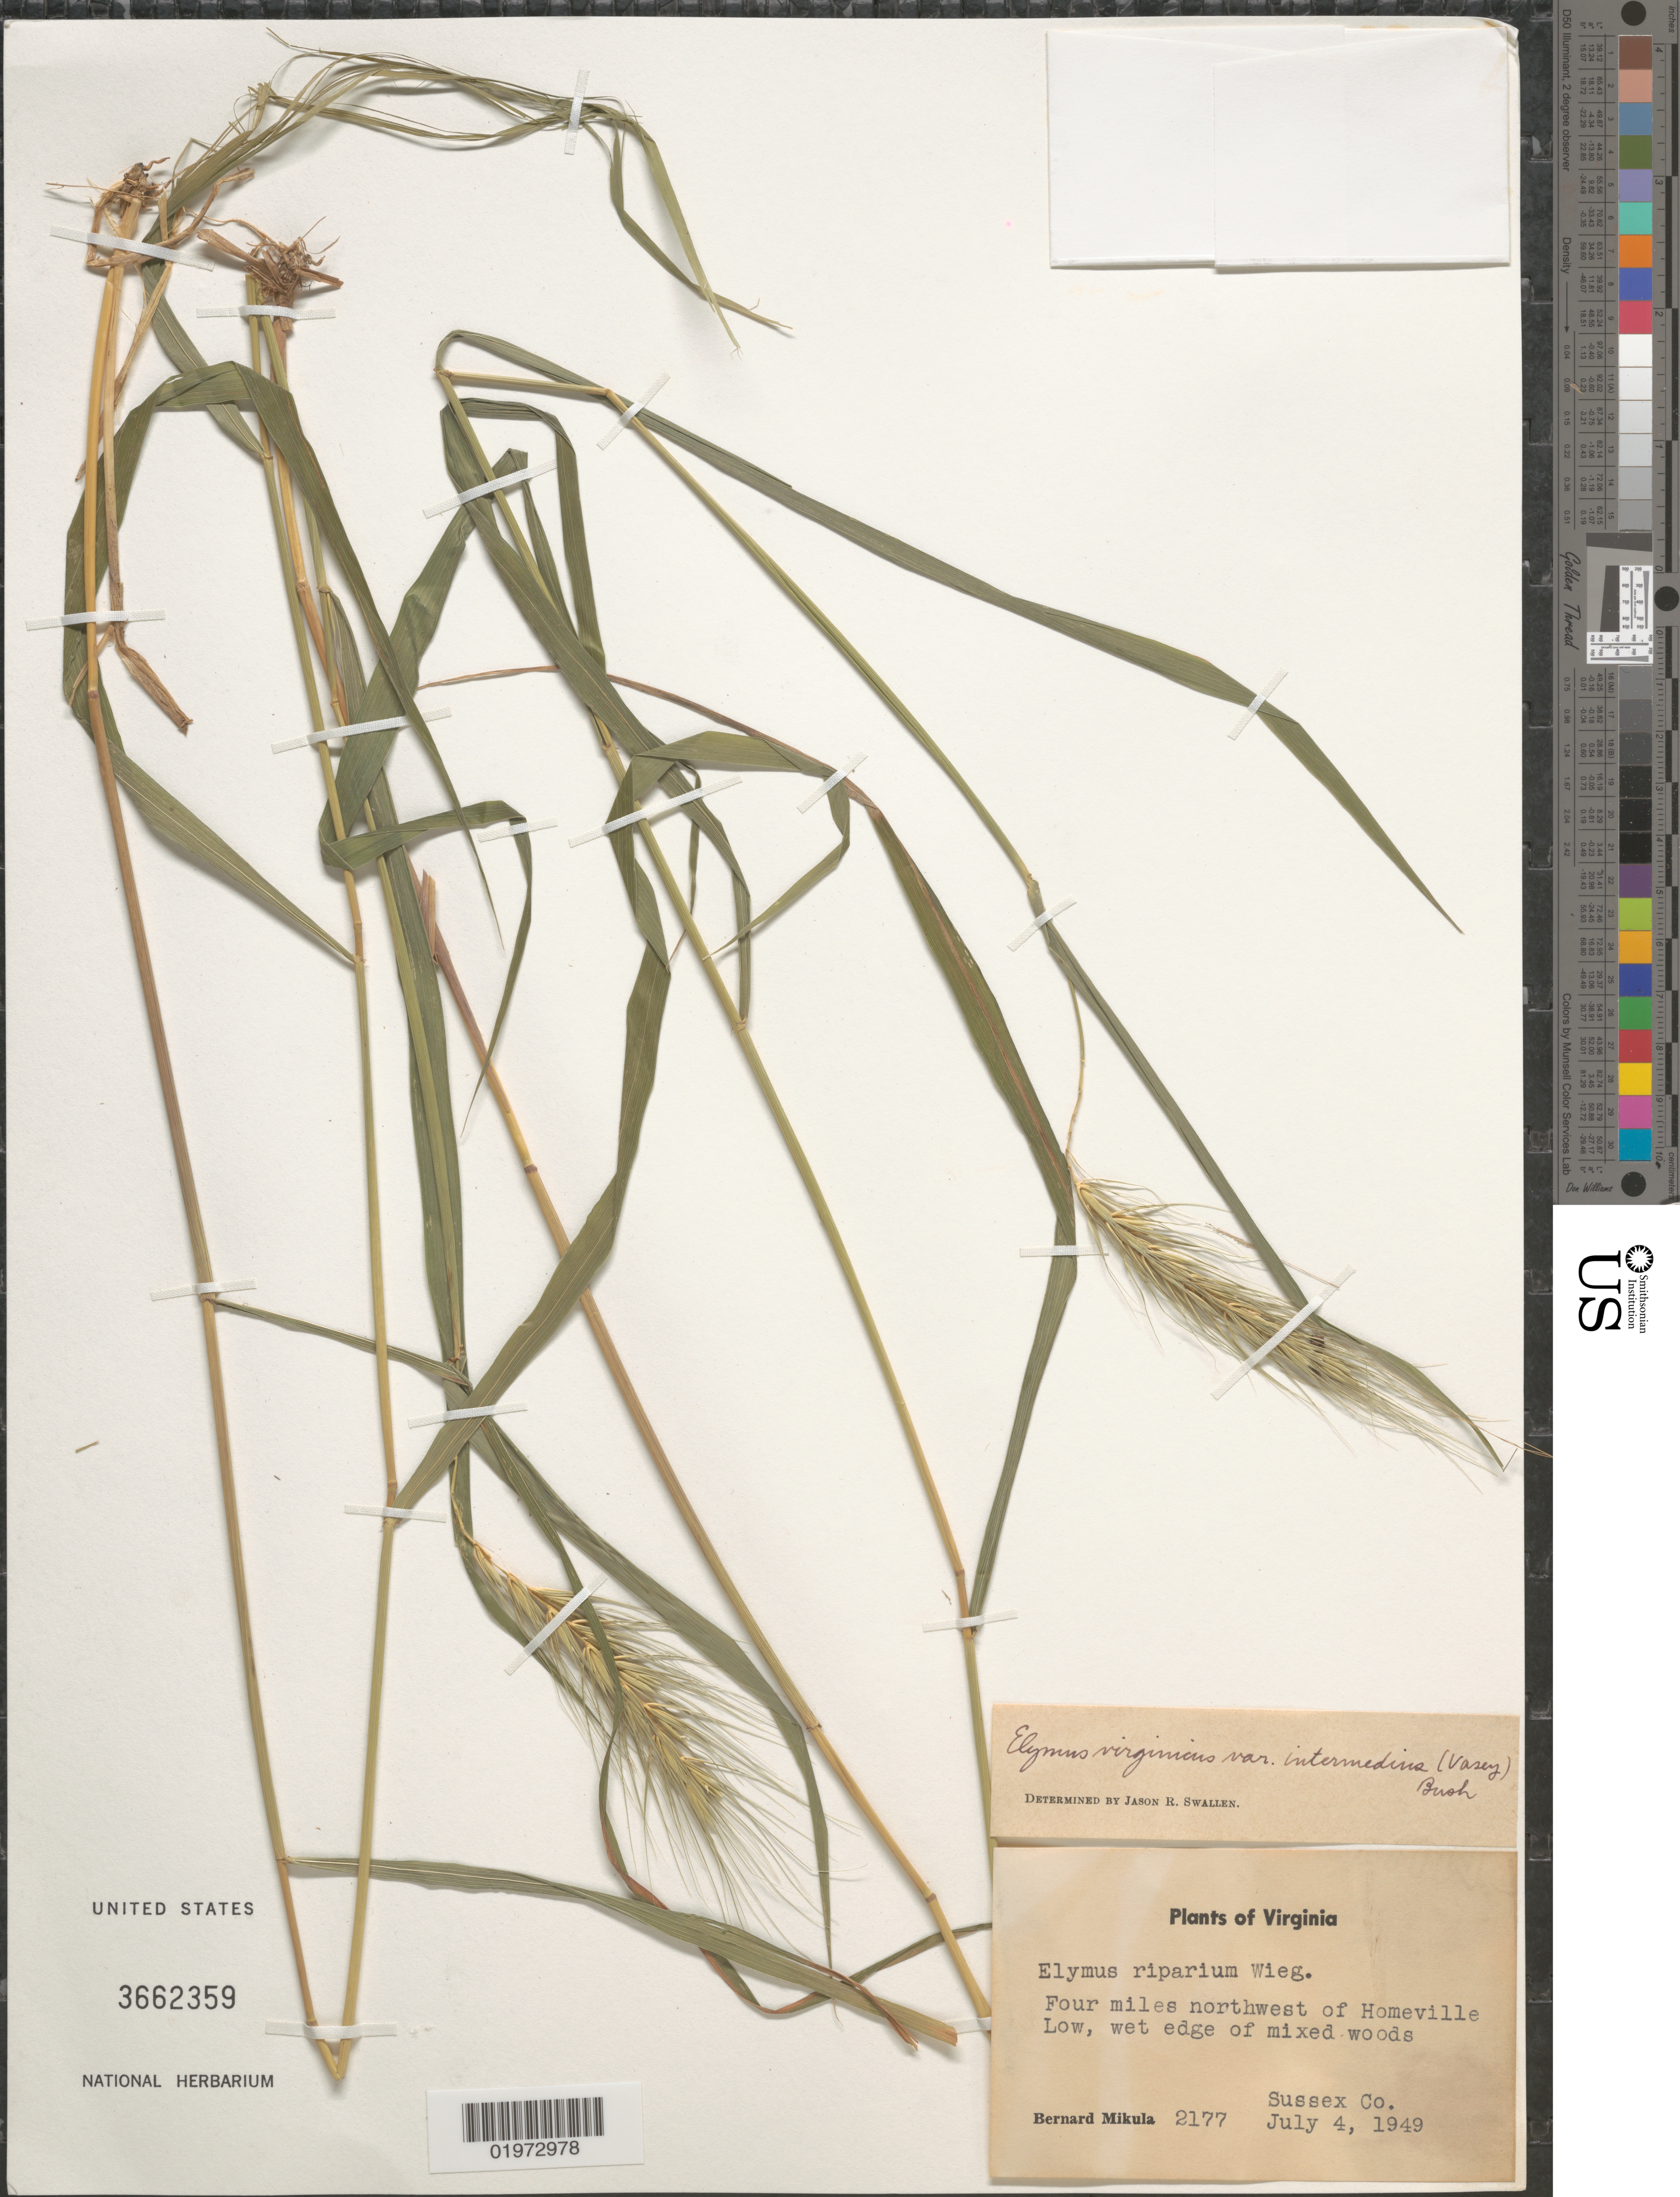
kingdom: Plantae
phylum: Tracheophyta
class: Liliopsida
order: Poales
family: Poaceae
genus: Elymus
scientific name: Elymus virginicus var. intermedius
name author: L.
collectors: B. Mikula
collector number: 2177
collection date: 1949-07-04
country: United States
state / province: Virginia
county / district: Sussex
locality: Four miles NW of Homeville Low.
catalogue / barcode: US 3662359